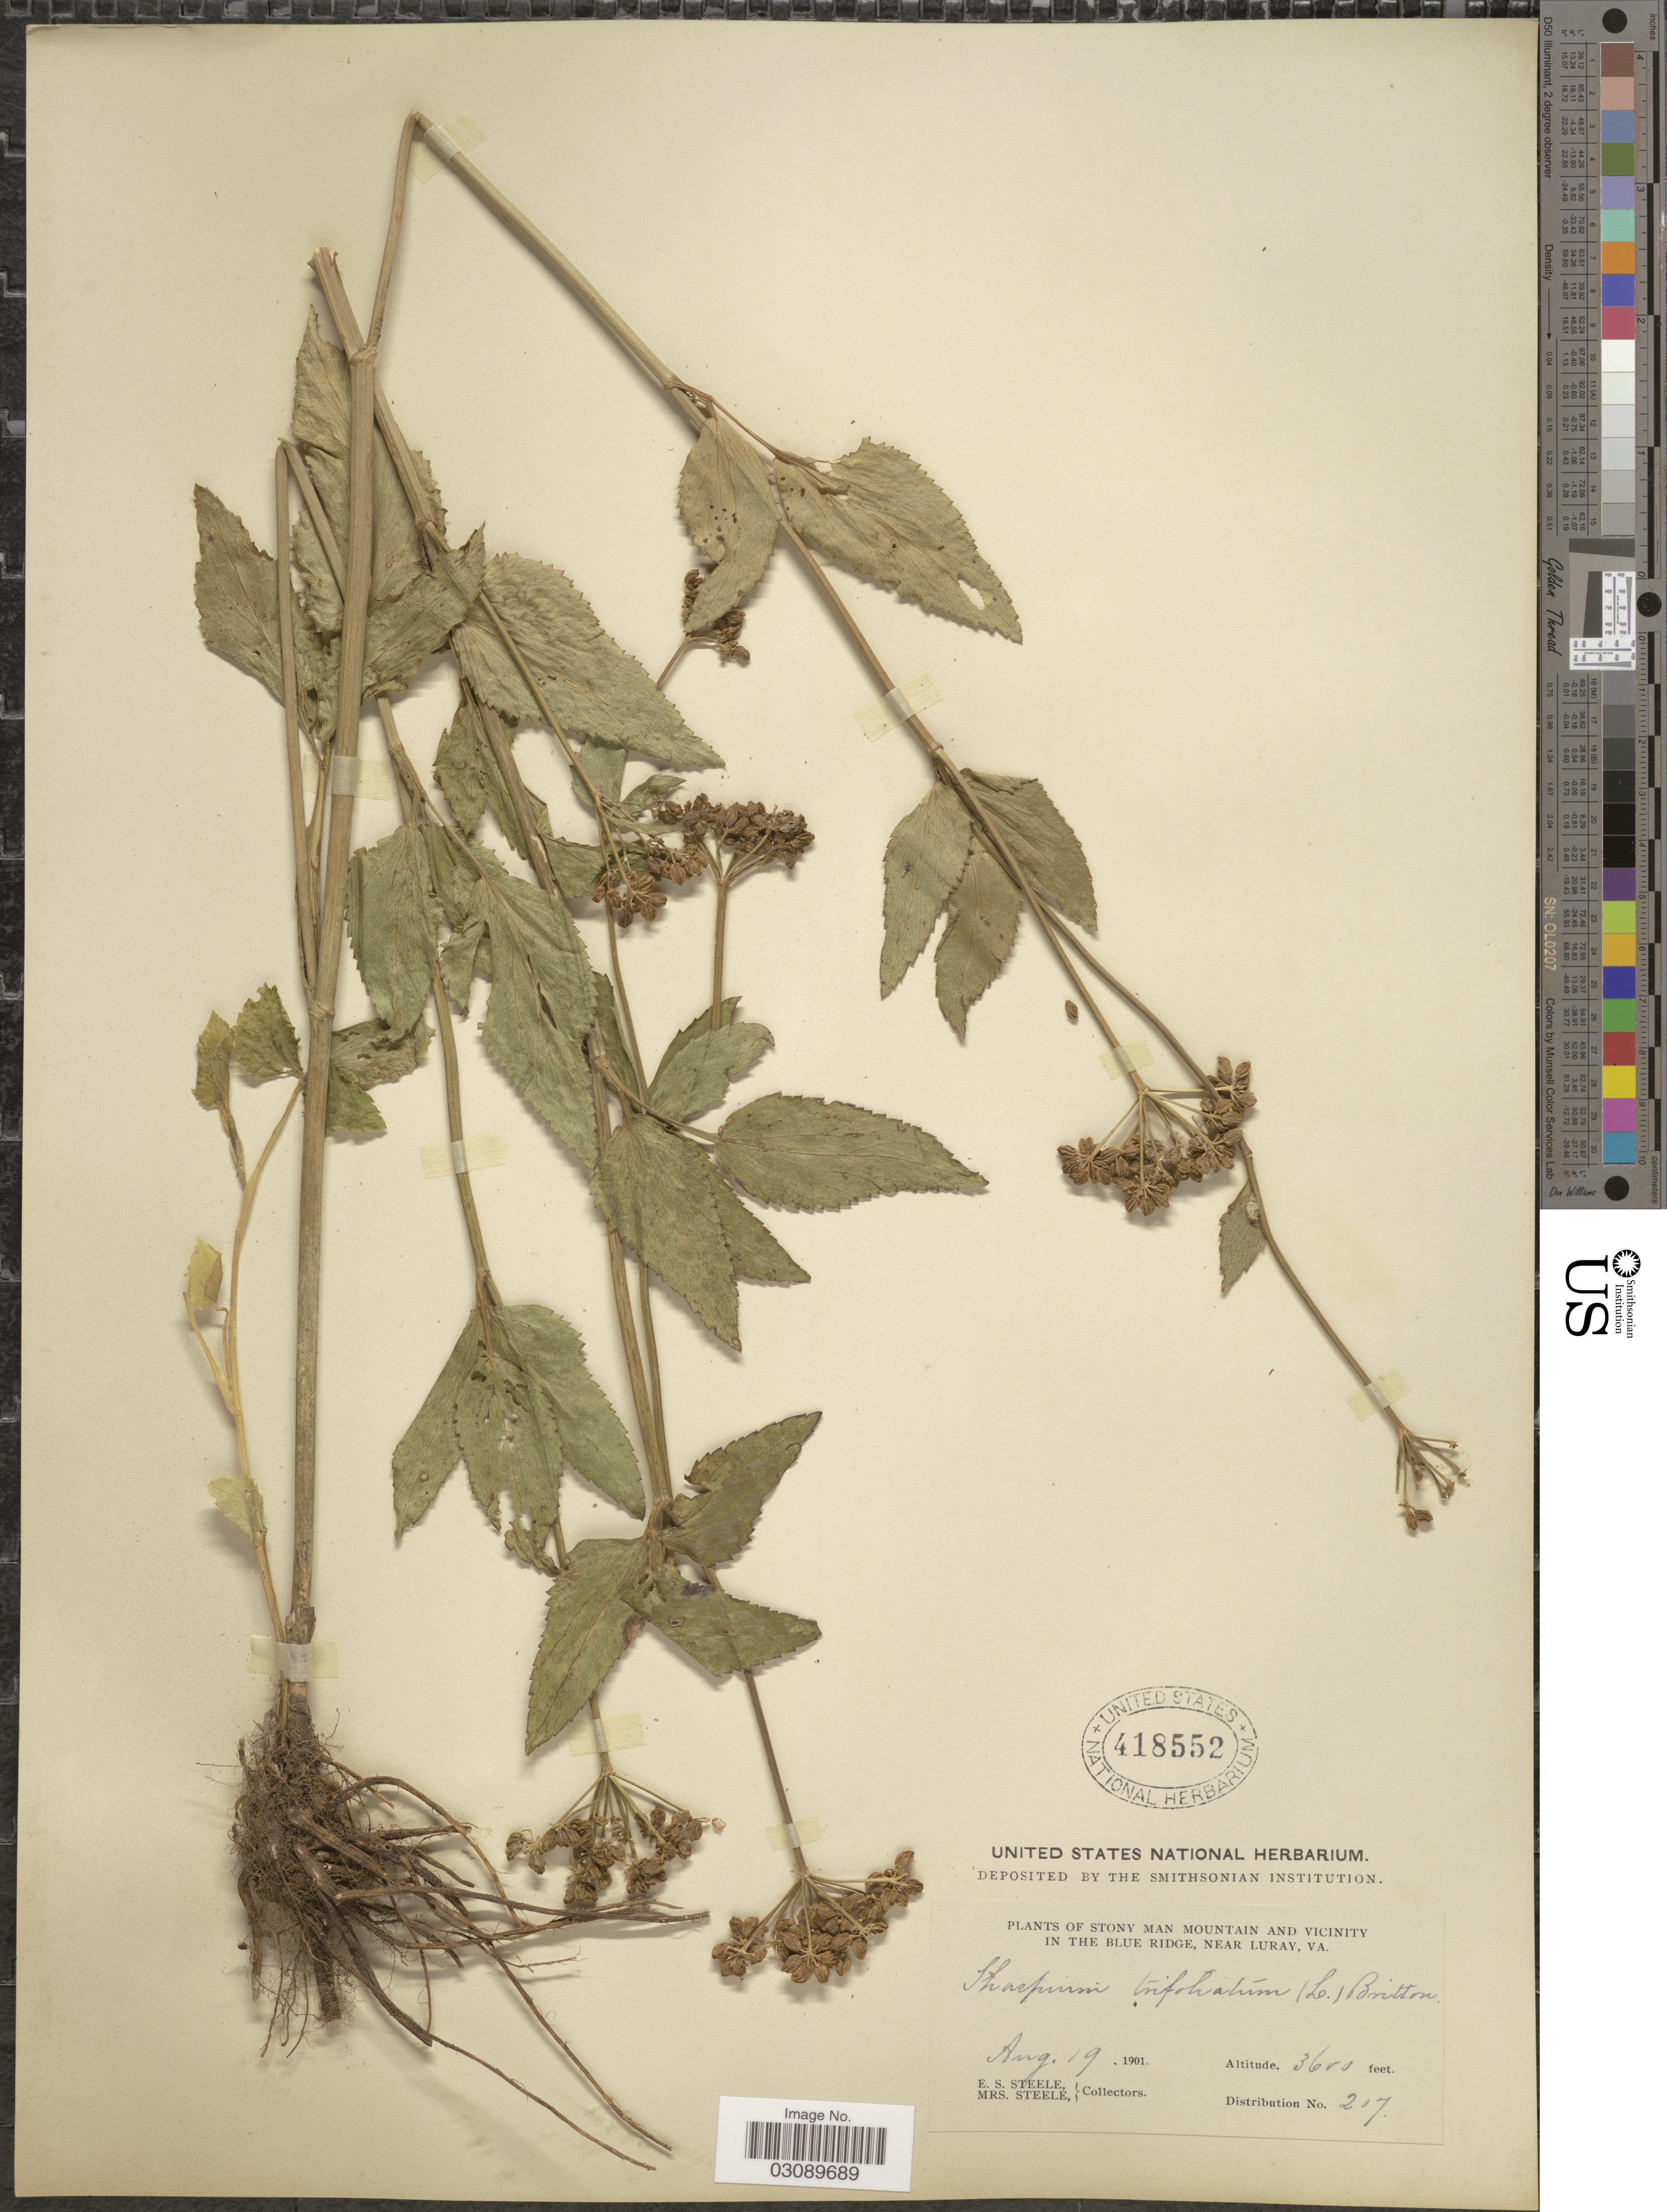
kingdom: Plantae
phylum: Tracheophyta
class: Magnoliopsida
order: Apiales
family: Apiaceae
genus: Thaspium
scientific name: Thaspium trifoliatum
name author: (L.) A. Gray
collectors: E. Steele & Mrs. E. S. Steele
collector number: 207?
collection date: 1901-08-19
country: United States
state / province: Virginia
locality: Stony Man Mountain and vicinity in the Blue Ridge, near Luray.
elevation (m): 1097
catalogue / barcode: US 418552